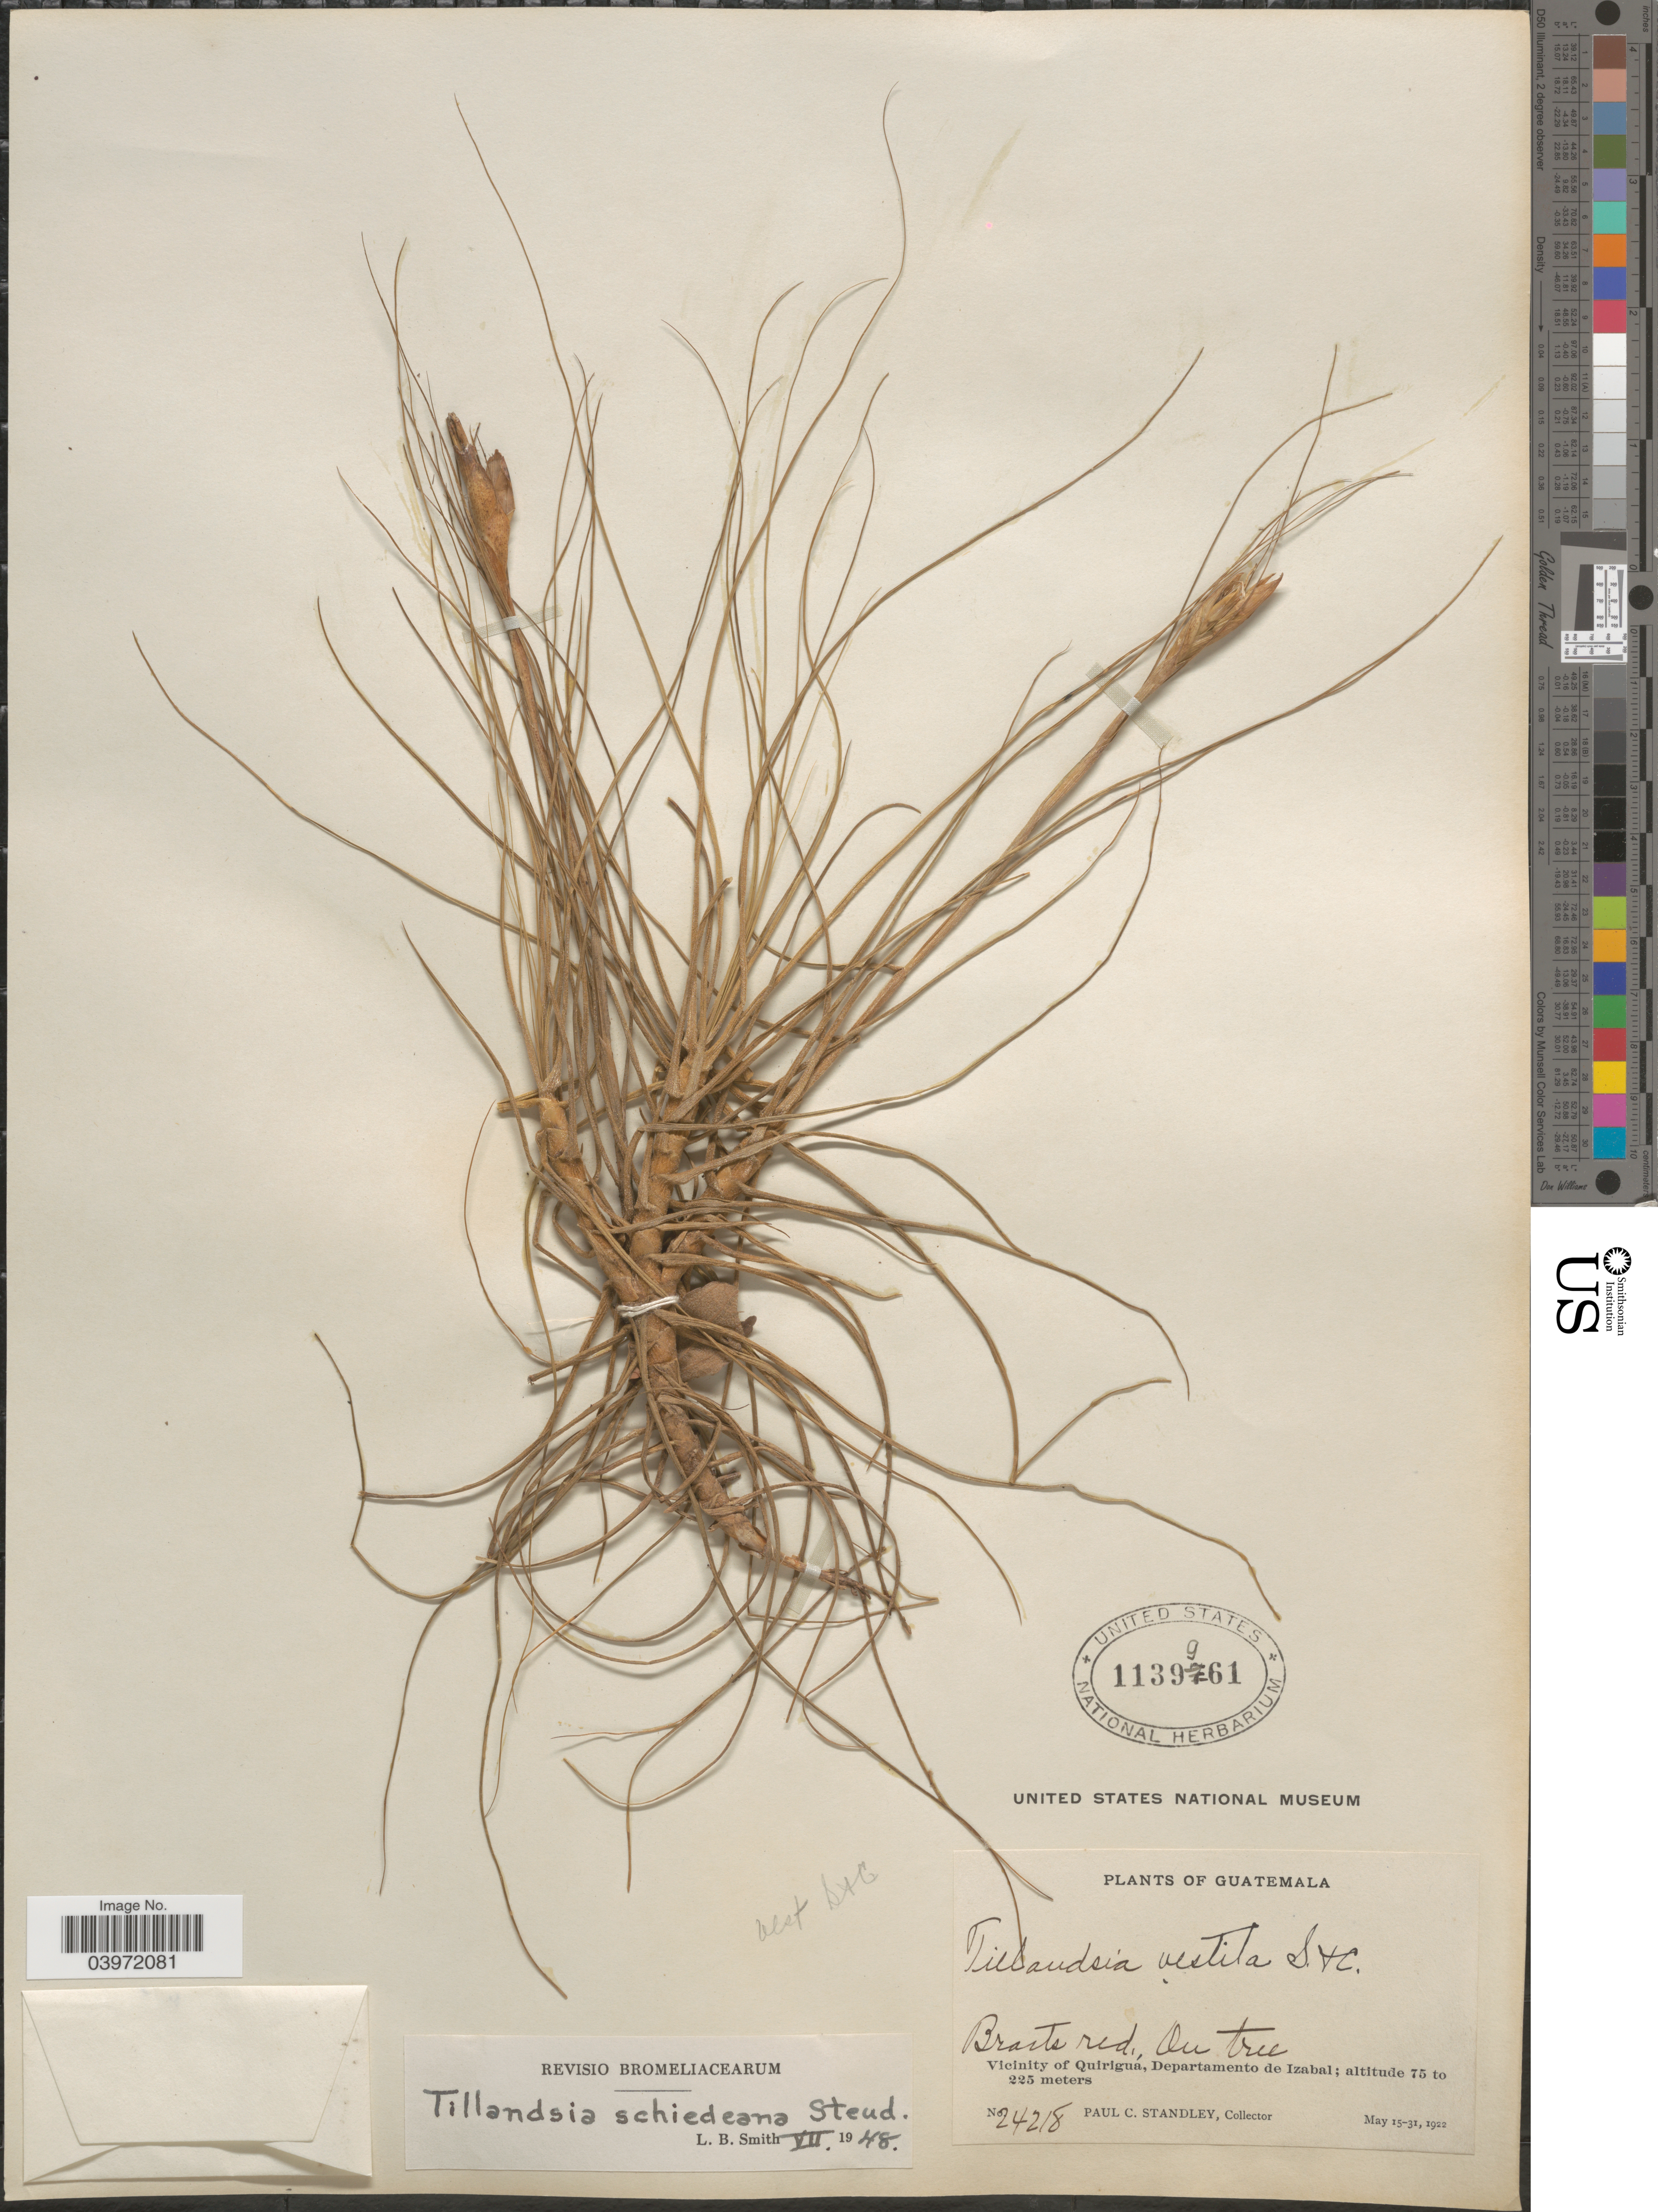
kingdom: Plantae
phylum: Tracheophyta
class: Liliopsida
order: Poales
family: Bromeliaceae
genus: Tillandsia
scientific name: Tillandsia schiedeana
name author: Steud.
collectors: P. C. Standley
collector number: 24218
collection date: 1922-05-15/1922-05-31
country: Guatemala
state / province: Izabal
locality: Vicinity of Quiriguá, Departamento de Izabal.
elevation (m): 75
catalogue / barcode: US 1139961